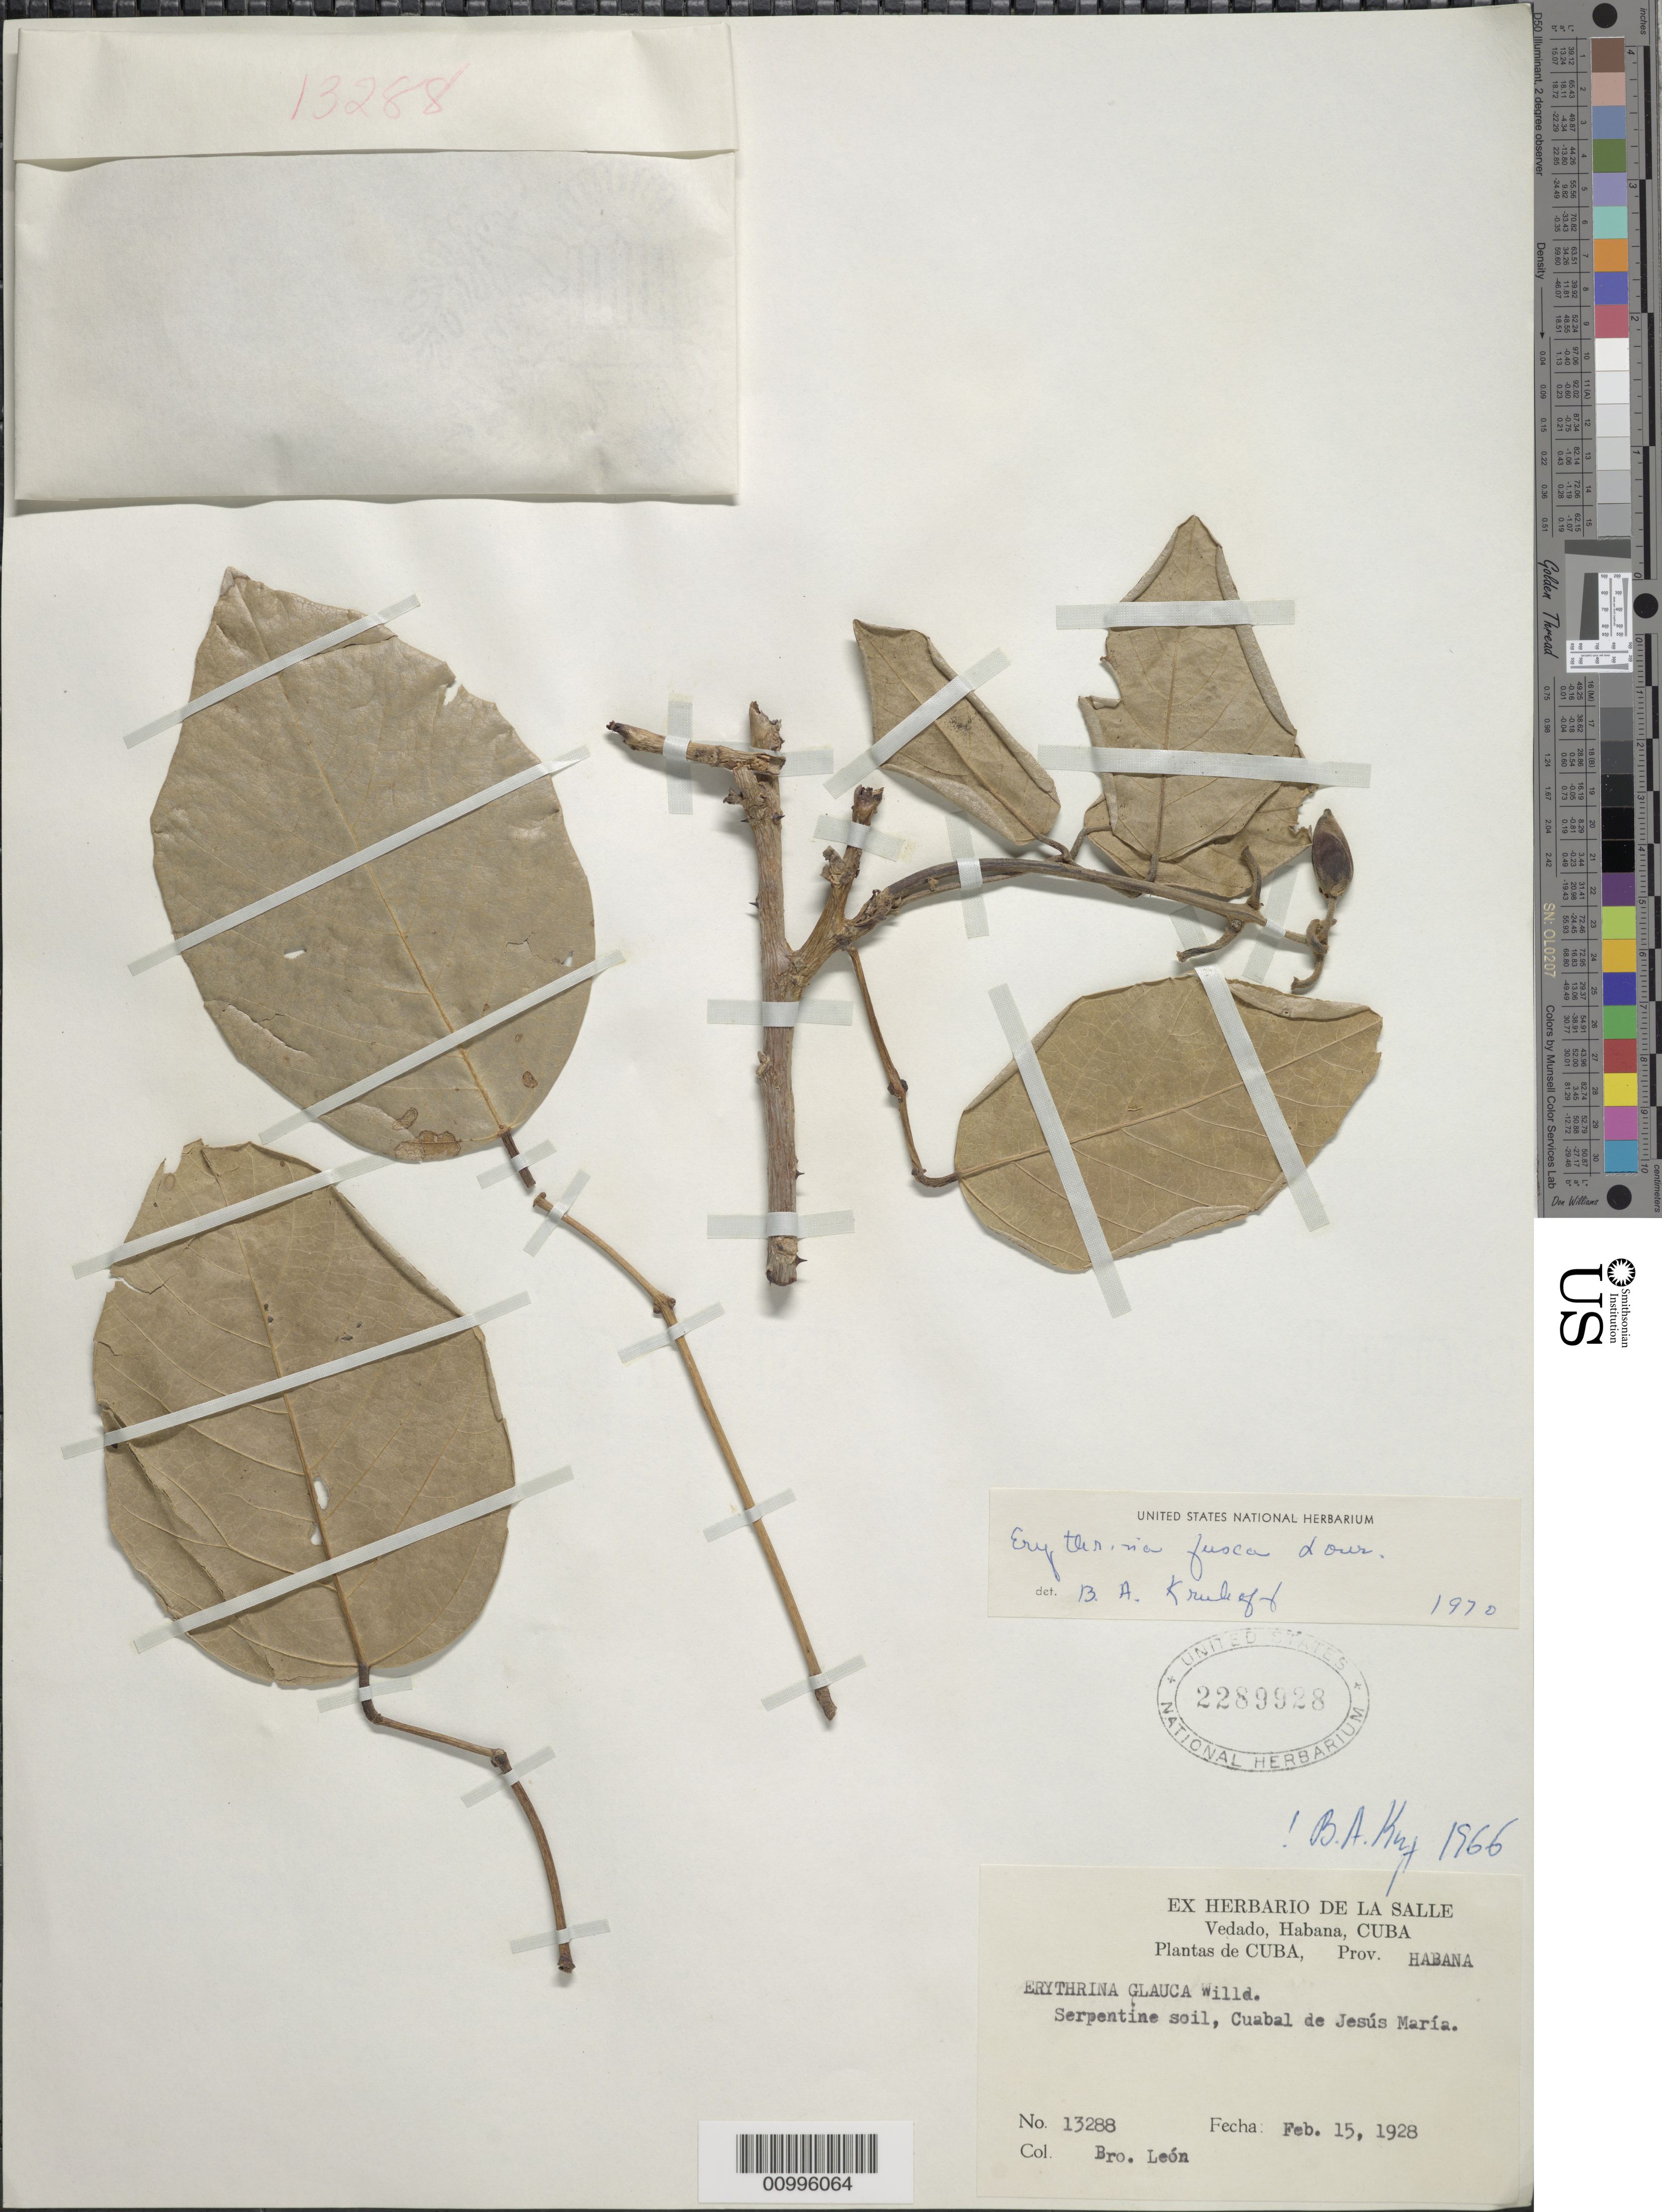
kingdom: Plantae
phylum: Tracheophyta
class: Magnoliopsida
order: Fabales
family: Fabaceae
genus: Erythrina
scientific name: Erythrina fusca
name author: Lour.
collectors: Bro. León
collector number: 13288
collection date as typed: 15 Feb 1928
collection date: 1928-02-15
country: Cuba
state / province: La Habana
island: Cuba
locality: Serpentine sil, Cuabal de Jesus Maria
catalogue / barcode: US 2289928